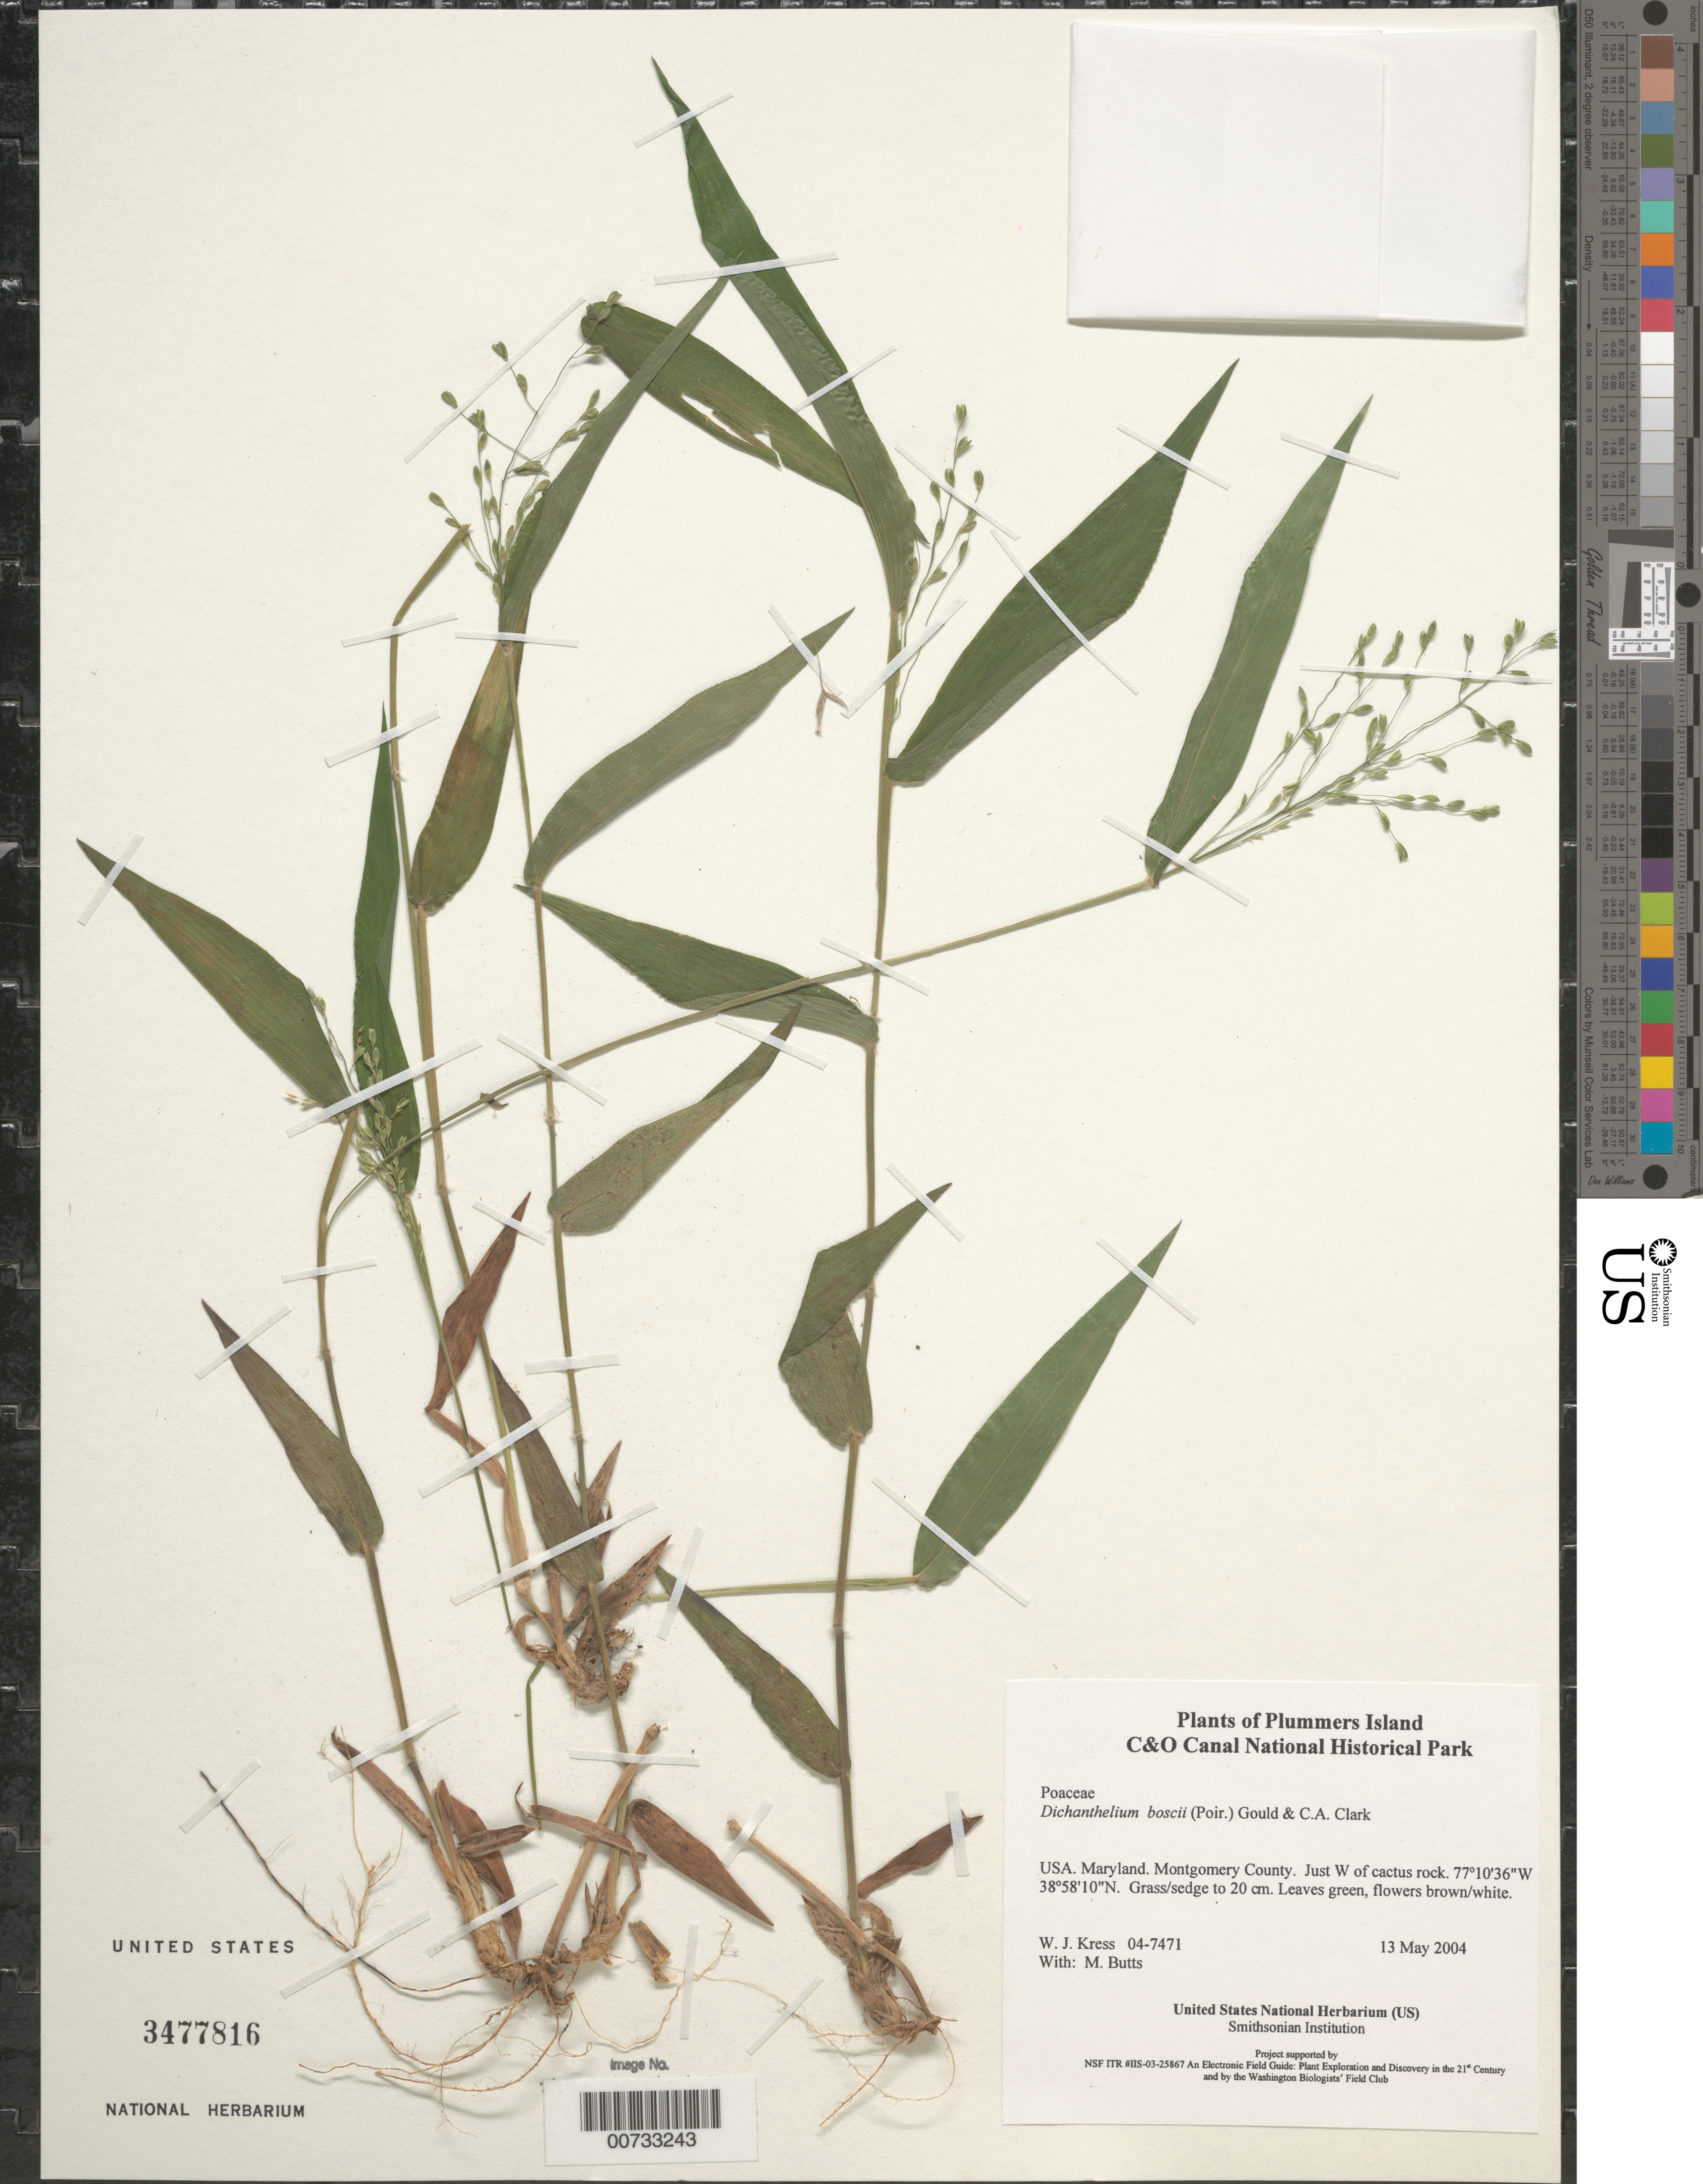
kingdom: Plantae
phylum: Tracheophyta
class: Liliopsida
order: Poales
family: Poaceae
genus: Dichanthelium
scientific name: Dichanthelium boscii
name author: (Poir.) Gould & C.A. Clark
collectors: W. J. Kress & M. B. Butts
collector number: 04-7471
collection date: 2004-05-13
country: United States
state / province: Maryland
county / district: Montgomery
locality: Chesapeake and Ohio Canal National Historical Park, Plummers Island, just W of cactus rock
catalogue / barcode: US 3477816